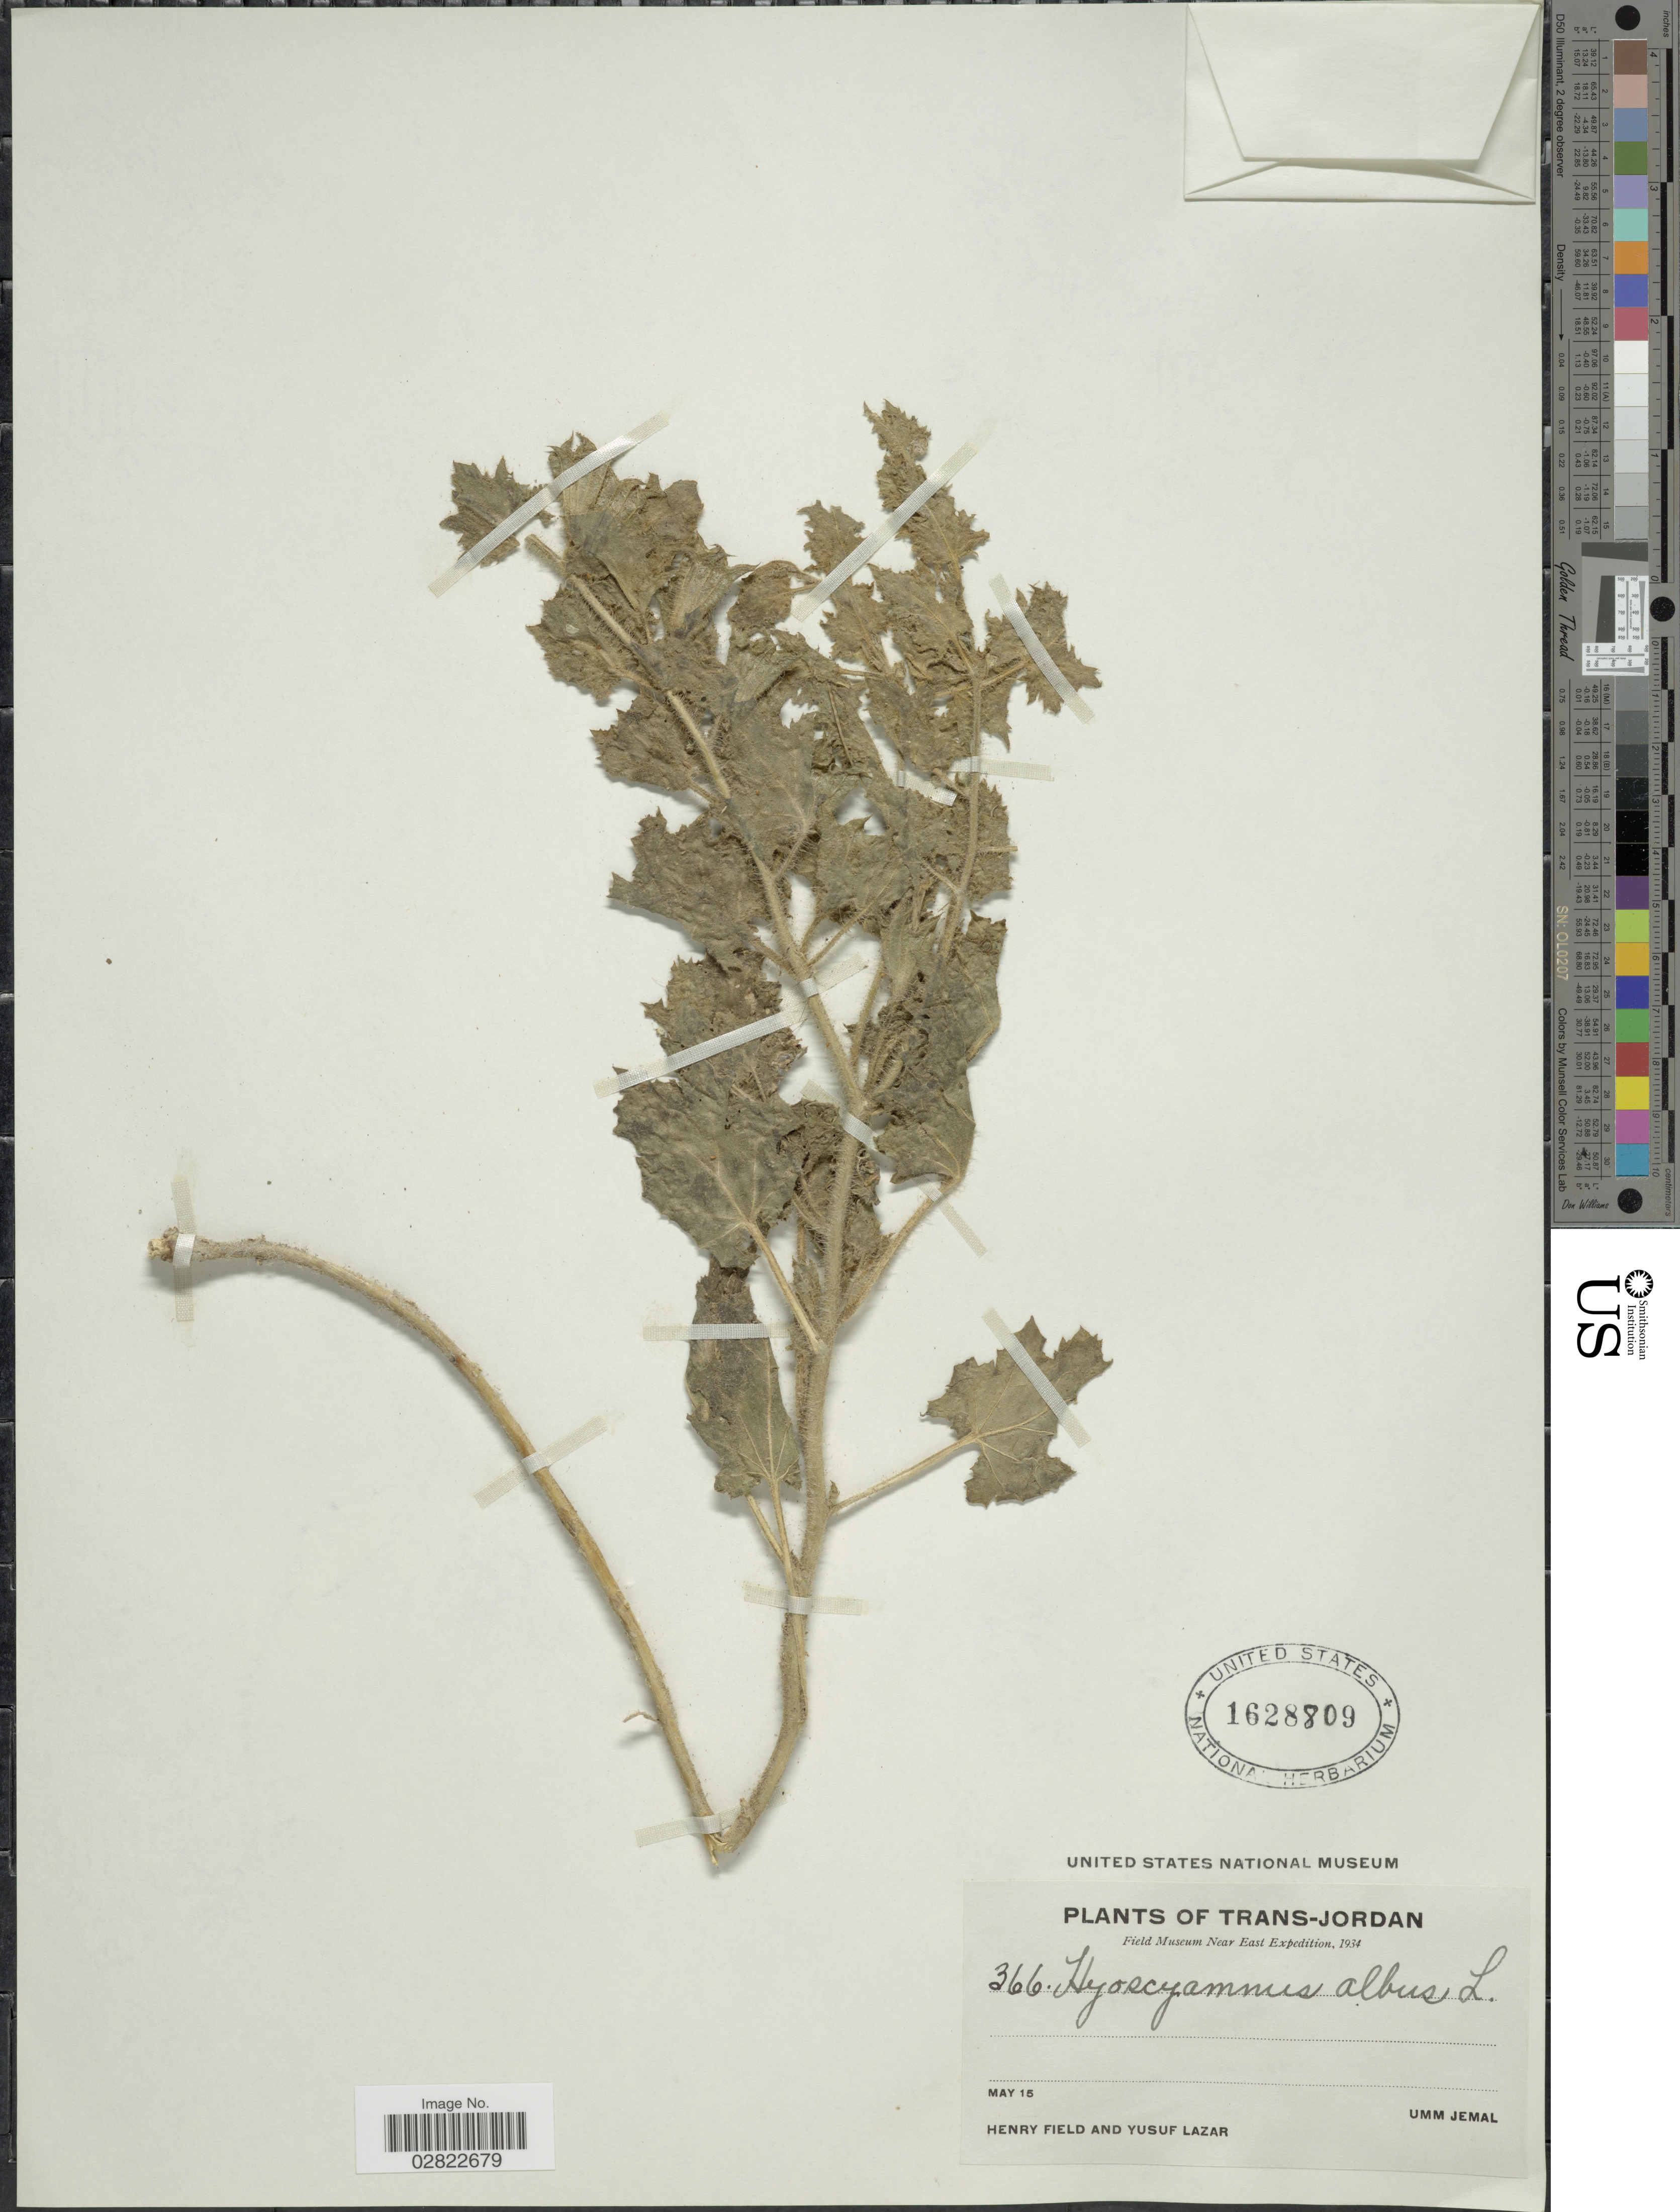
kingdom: Plantae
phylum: Tracheophyta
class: Magnoliopsida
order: Solanales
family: Solanaceae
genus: Hyoscyamus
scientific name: Hyoscyamus albus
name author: L.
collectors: H. Field & Y. Lazar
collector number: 366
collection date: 1934-05-15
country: Jordan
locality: Trans-Jordan, Umm Jemal.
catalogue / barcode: US 1628809